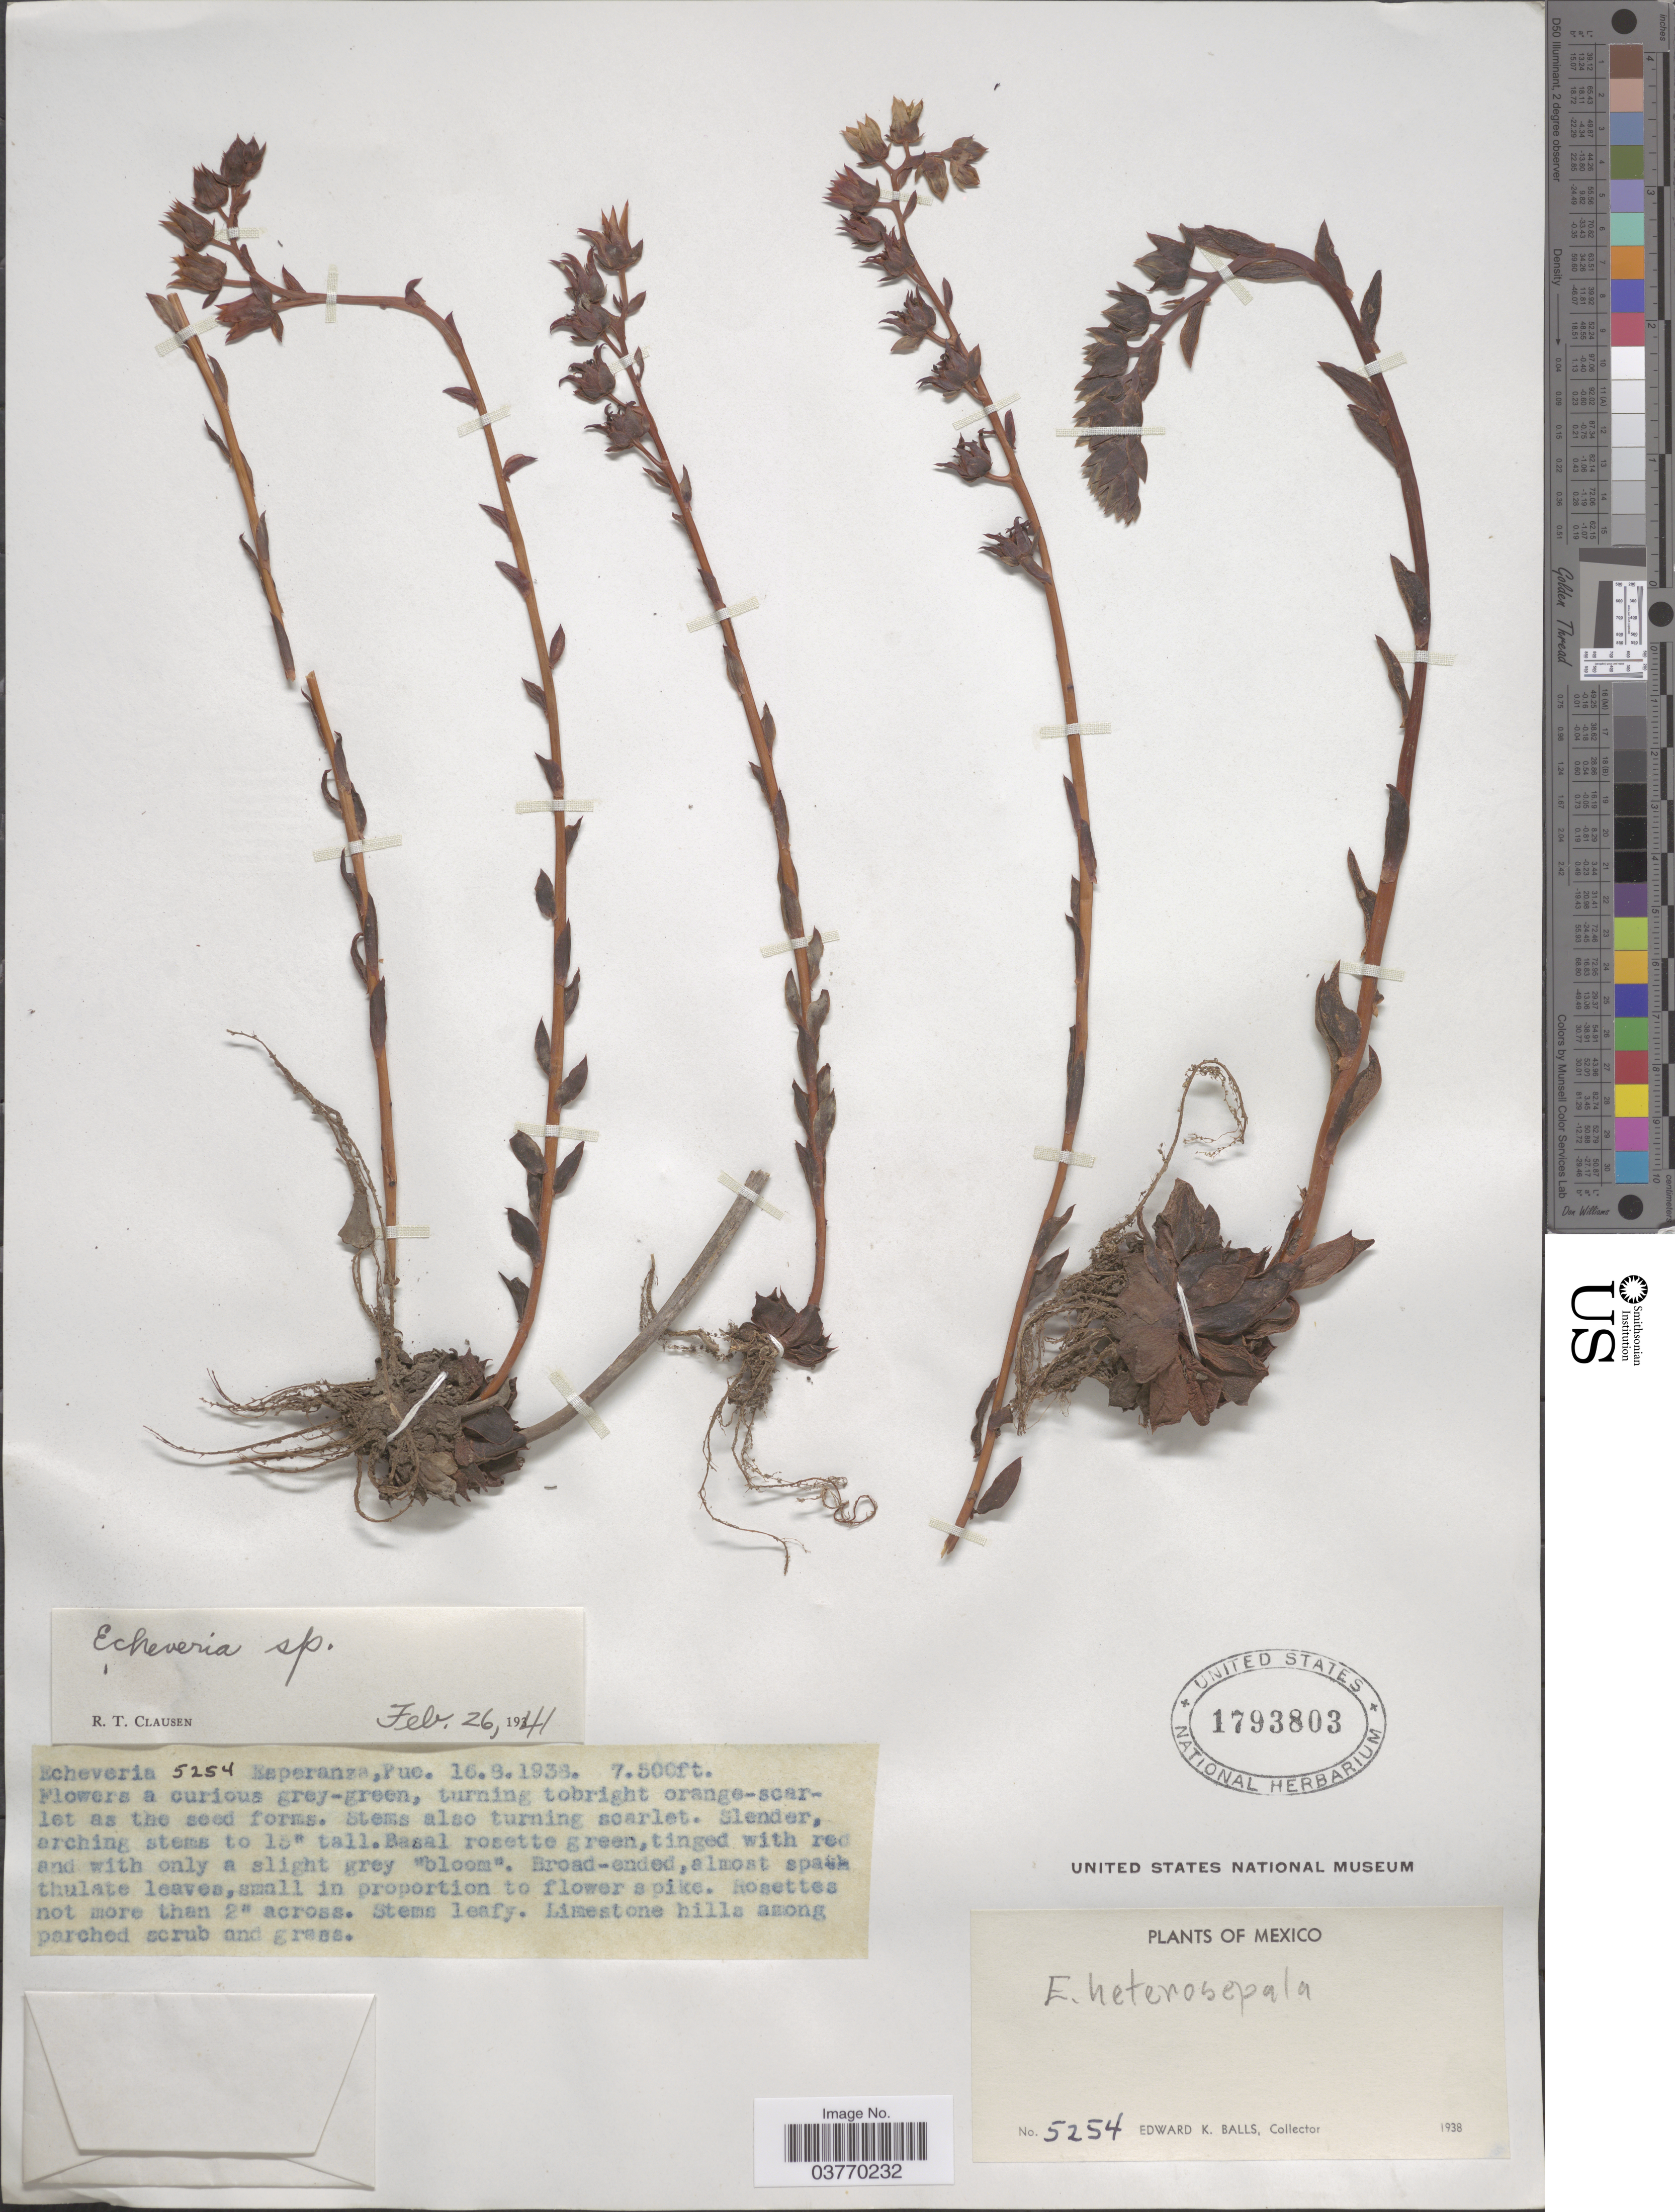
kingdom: Plantae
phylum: Tracheophyta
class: Magnoliopsida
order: Saxifragales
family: Crassulaceae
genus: Echeveria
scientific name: Echeveria heterosepala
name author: Rose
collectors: E. K. Balls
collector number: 5254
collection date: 1938-08-16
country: Mexico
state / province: Puebla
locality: Esperanza.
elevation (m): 2286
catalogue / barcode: US 1793803